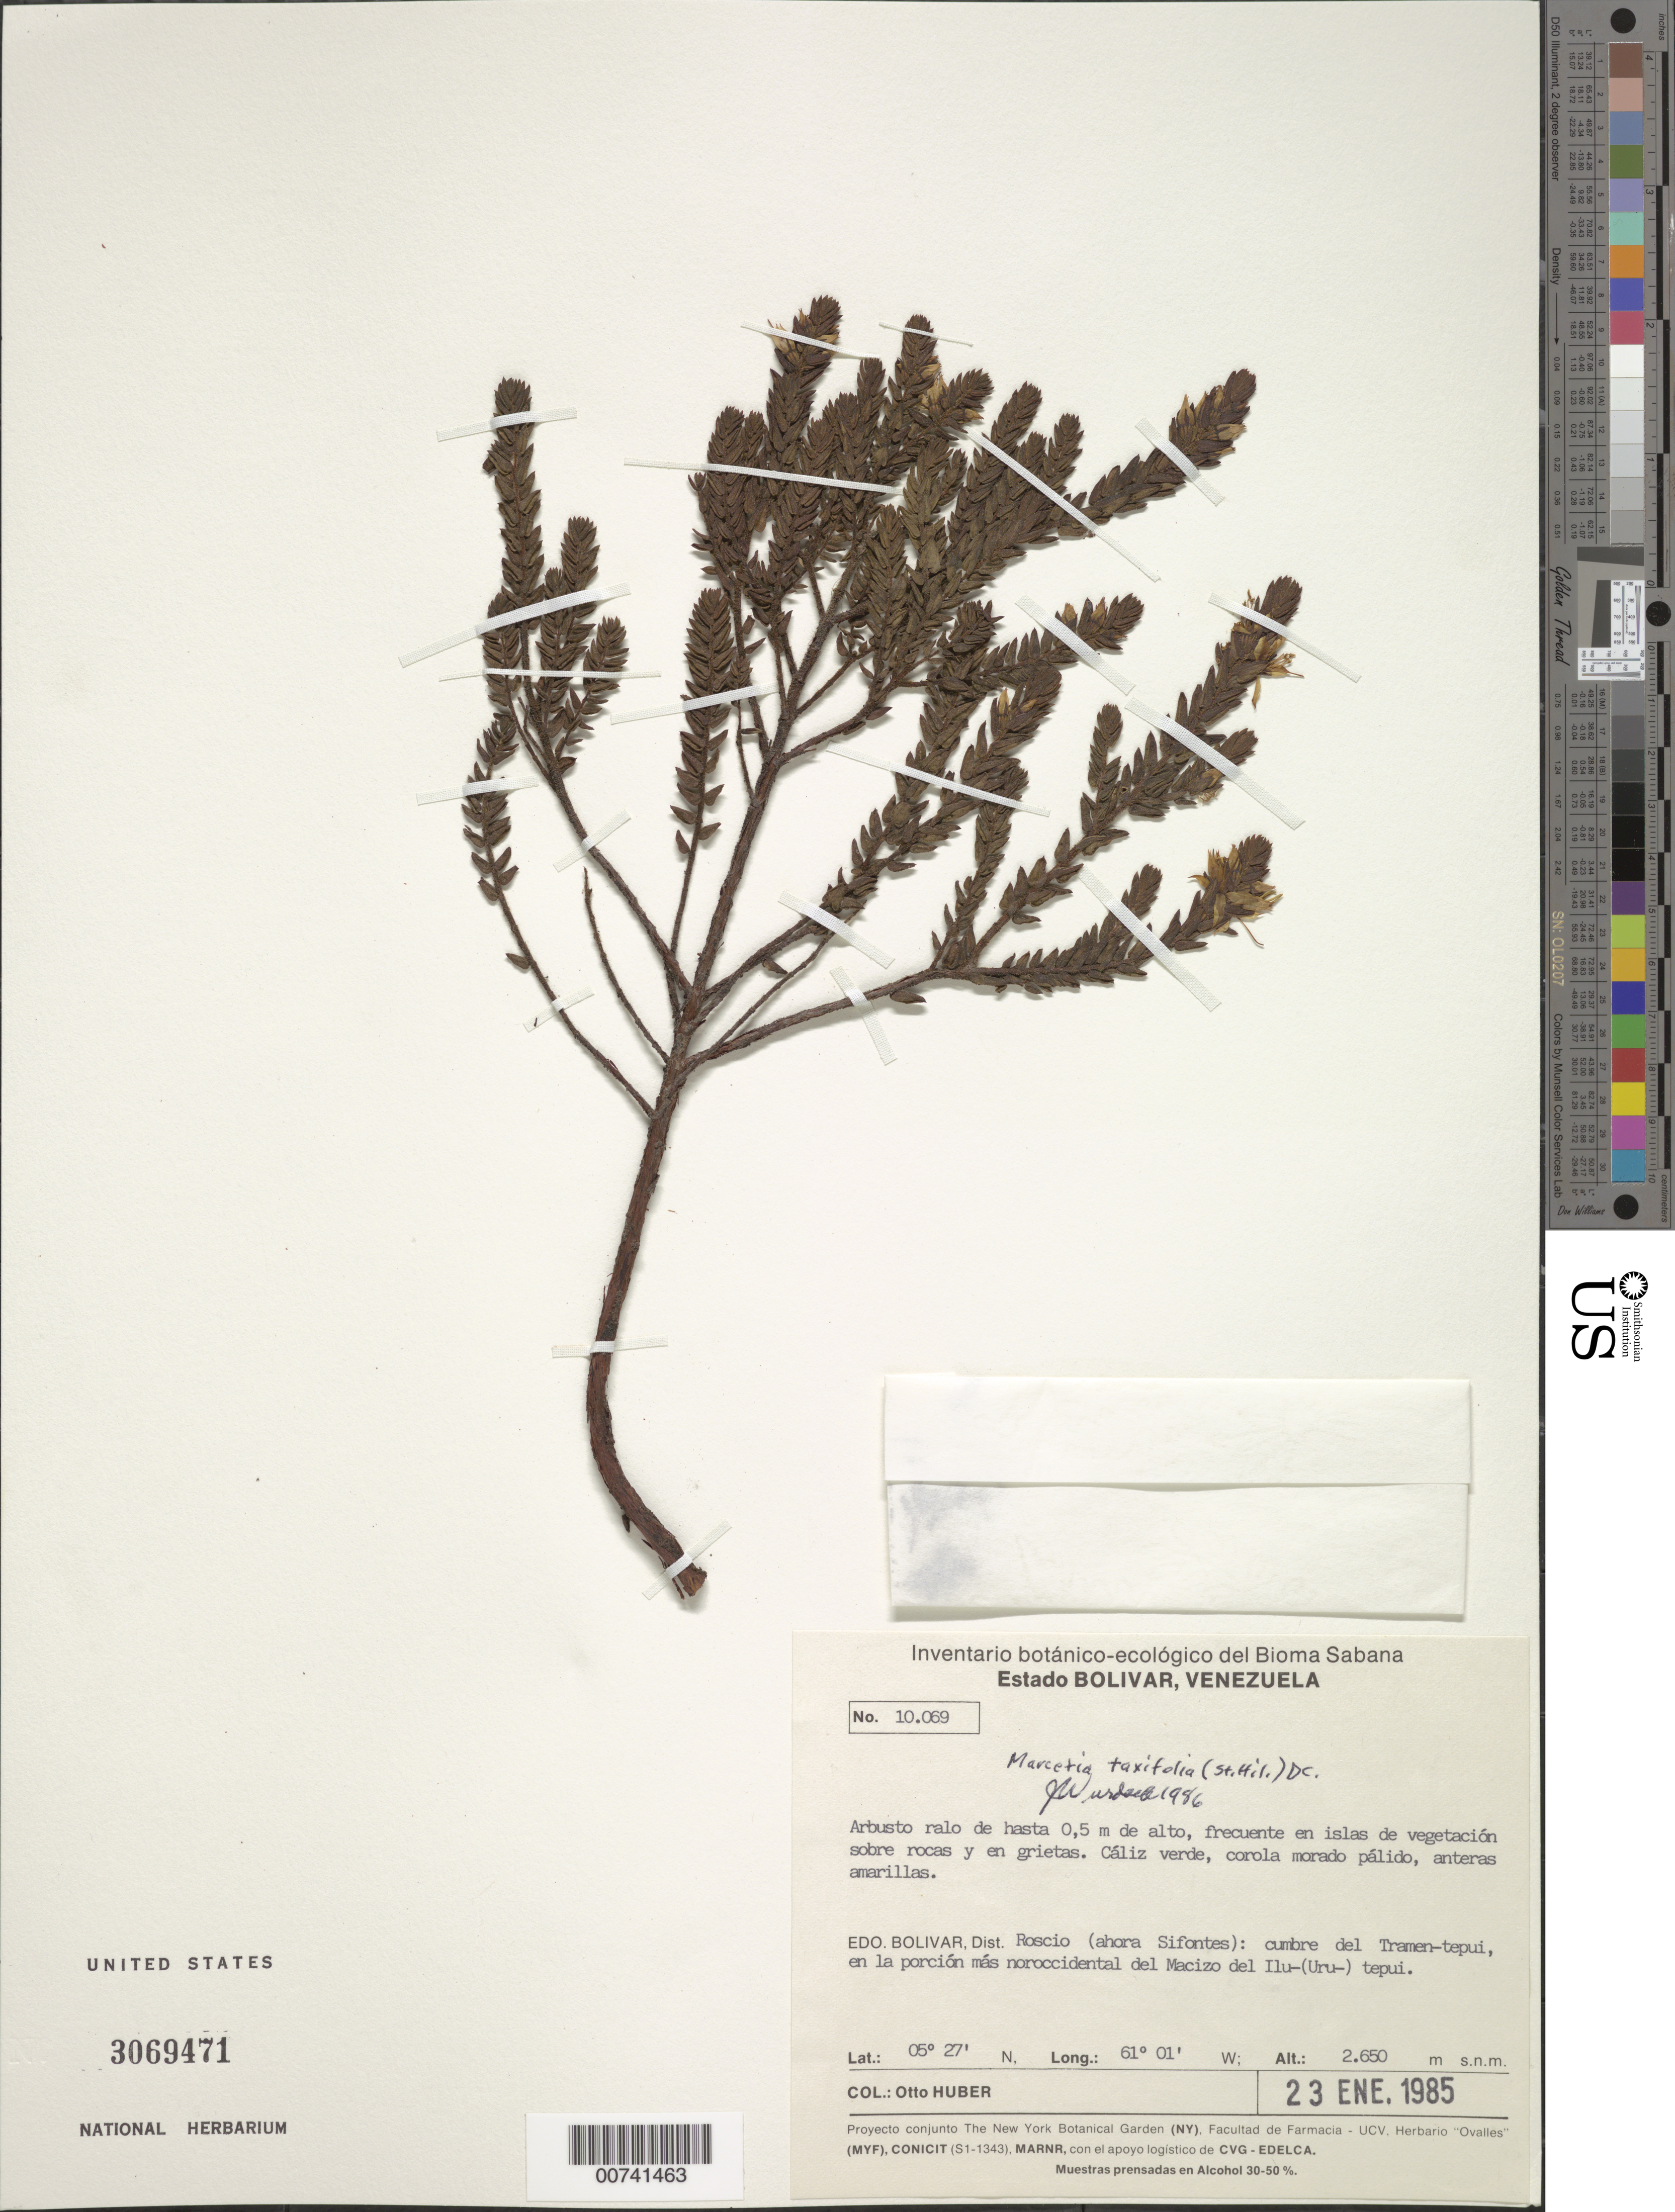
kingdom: Plantae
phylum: Tracheophyta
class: Magnoliopsida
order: Myrtales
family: Melastomataceae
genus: Marcetia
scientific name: Marcetia taxifolia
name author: (A. St.-Hil.) DC.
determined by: Wurdack, John J., (US), US (UNITED STATES)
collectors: O. Huber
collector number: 10069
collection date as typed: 23-Jan-85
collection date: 1985-01-23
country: Venezuela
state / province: Bolívar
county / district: Roscio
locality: Tramen-tepuí, cumbre, NW del Macizo de Ilú-(Uru-) tepuí (ahora Sifontes)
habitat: Islands of vegetation among rocks and in cracks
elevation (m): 2650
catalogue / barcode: US 3069471